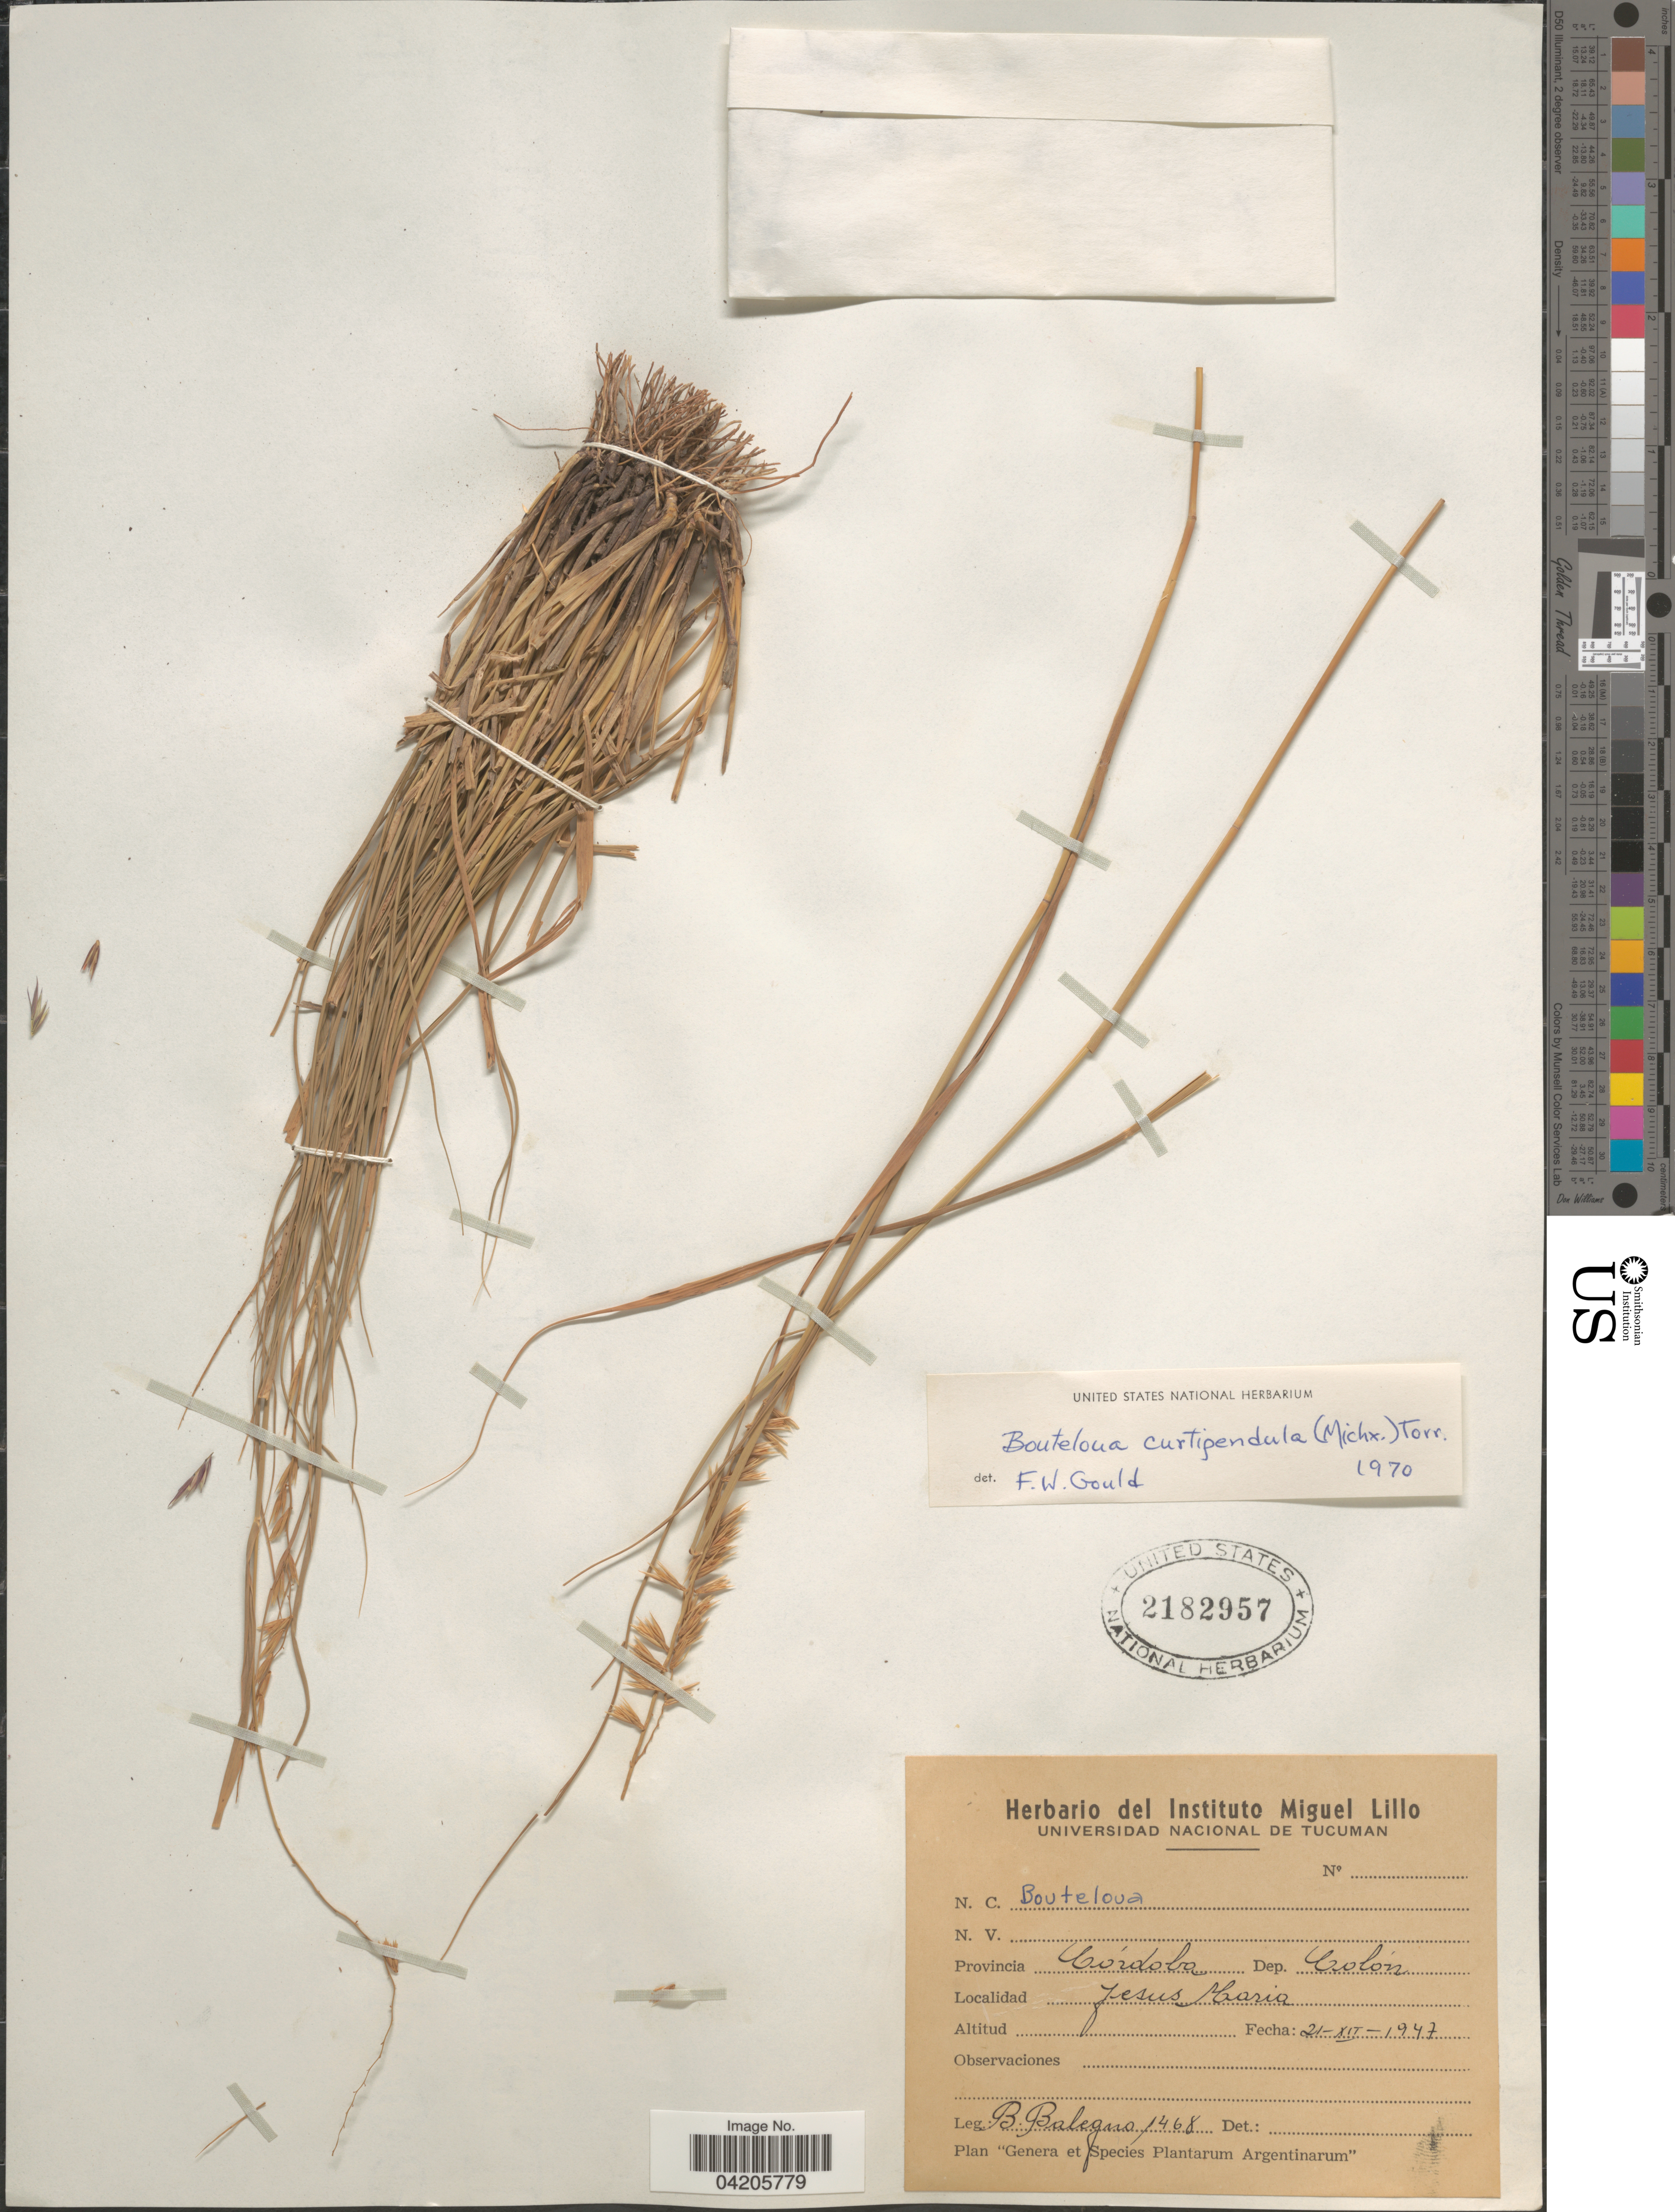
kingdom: Plantae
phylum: Tracheophyta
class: Liliopsida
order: Poales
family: Poaceae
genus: Bouteloua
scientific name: Bouteloua curtipendula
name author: (Michx.) Torr.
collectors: B. Balegno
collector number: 1468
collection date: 1947-12-21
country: Colombia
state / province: Córdoba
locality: Dep. Colón. Jesus Maria.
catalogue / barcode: US 2182957